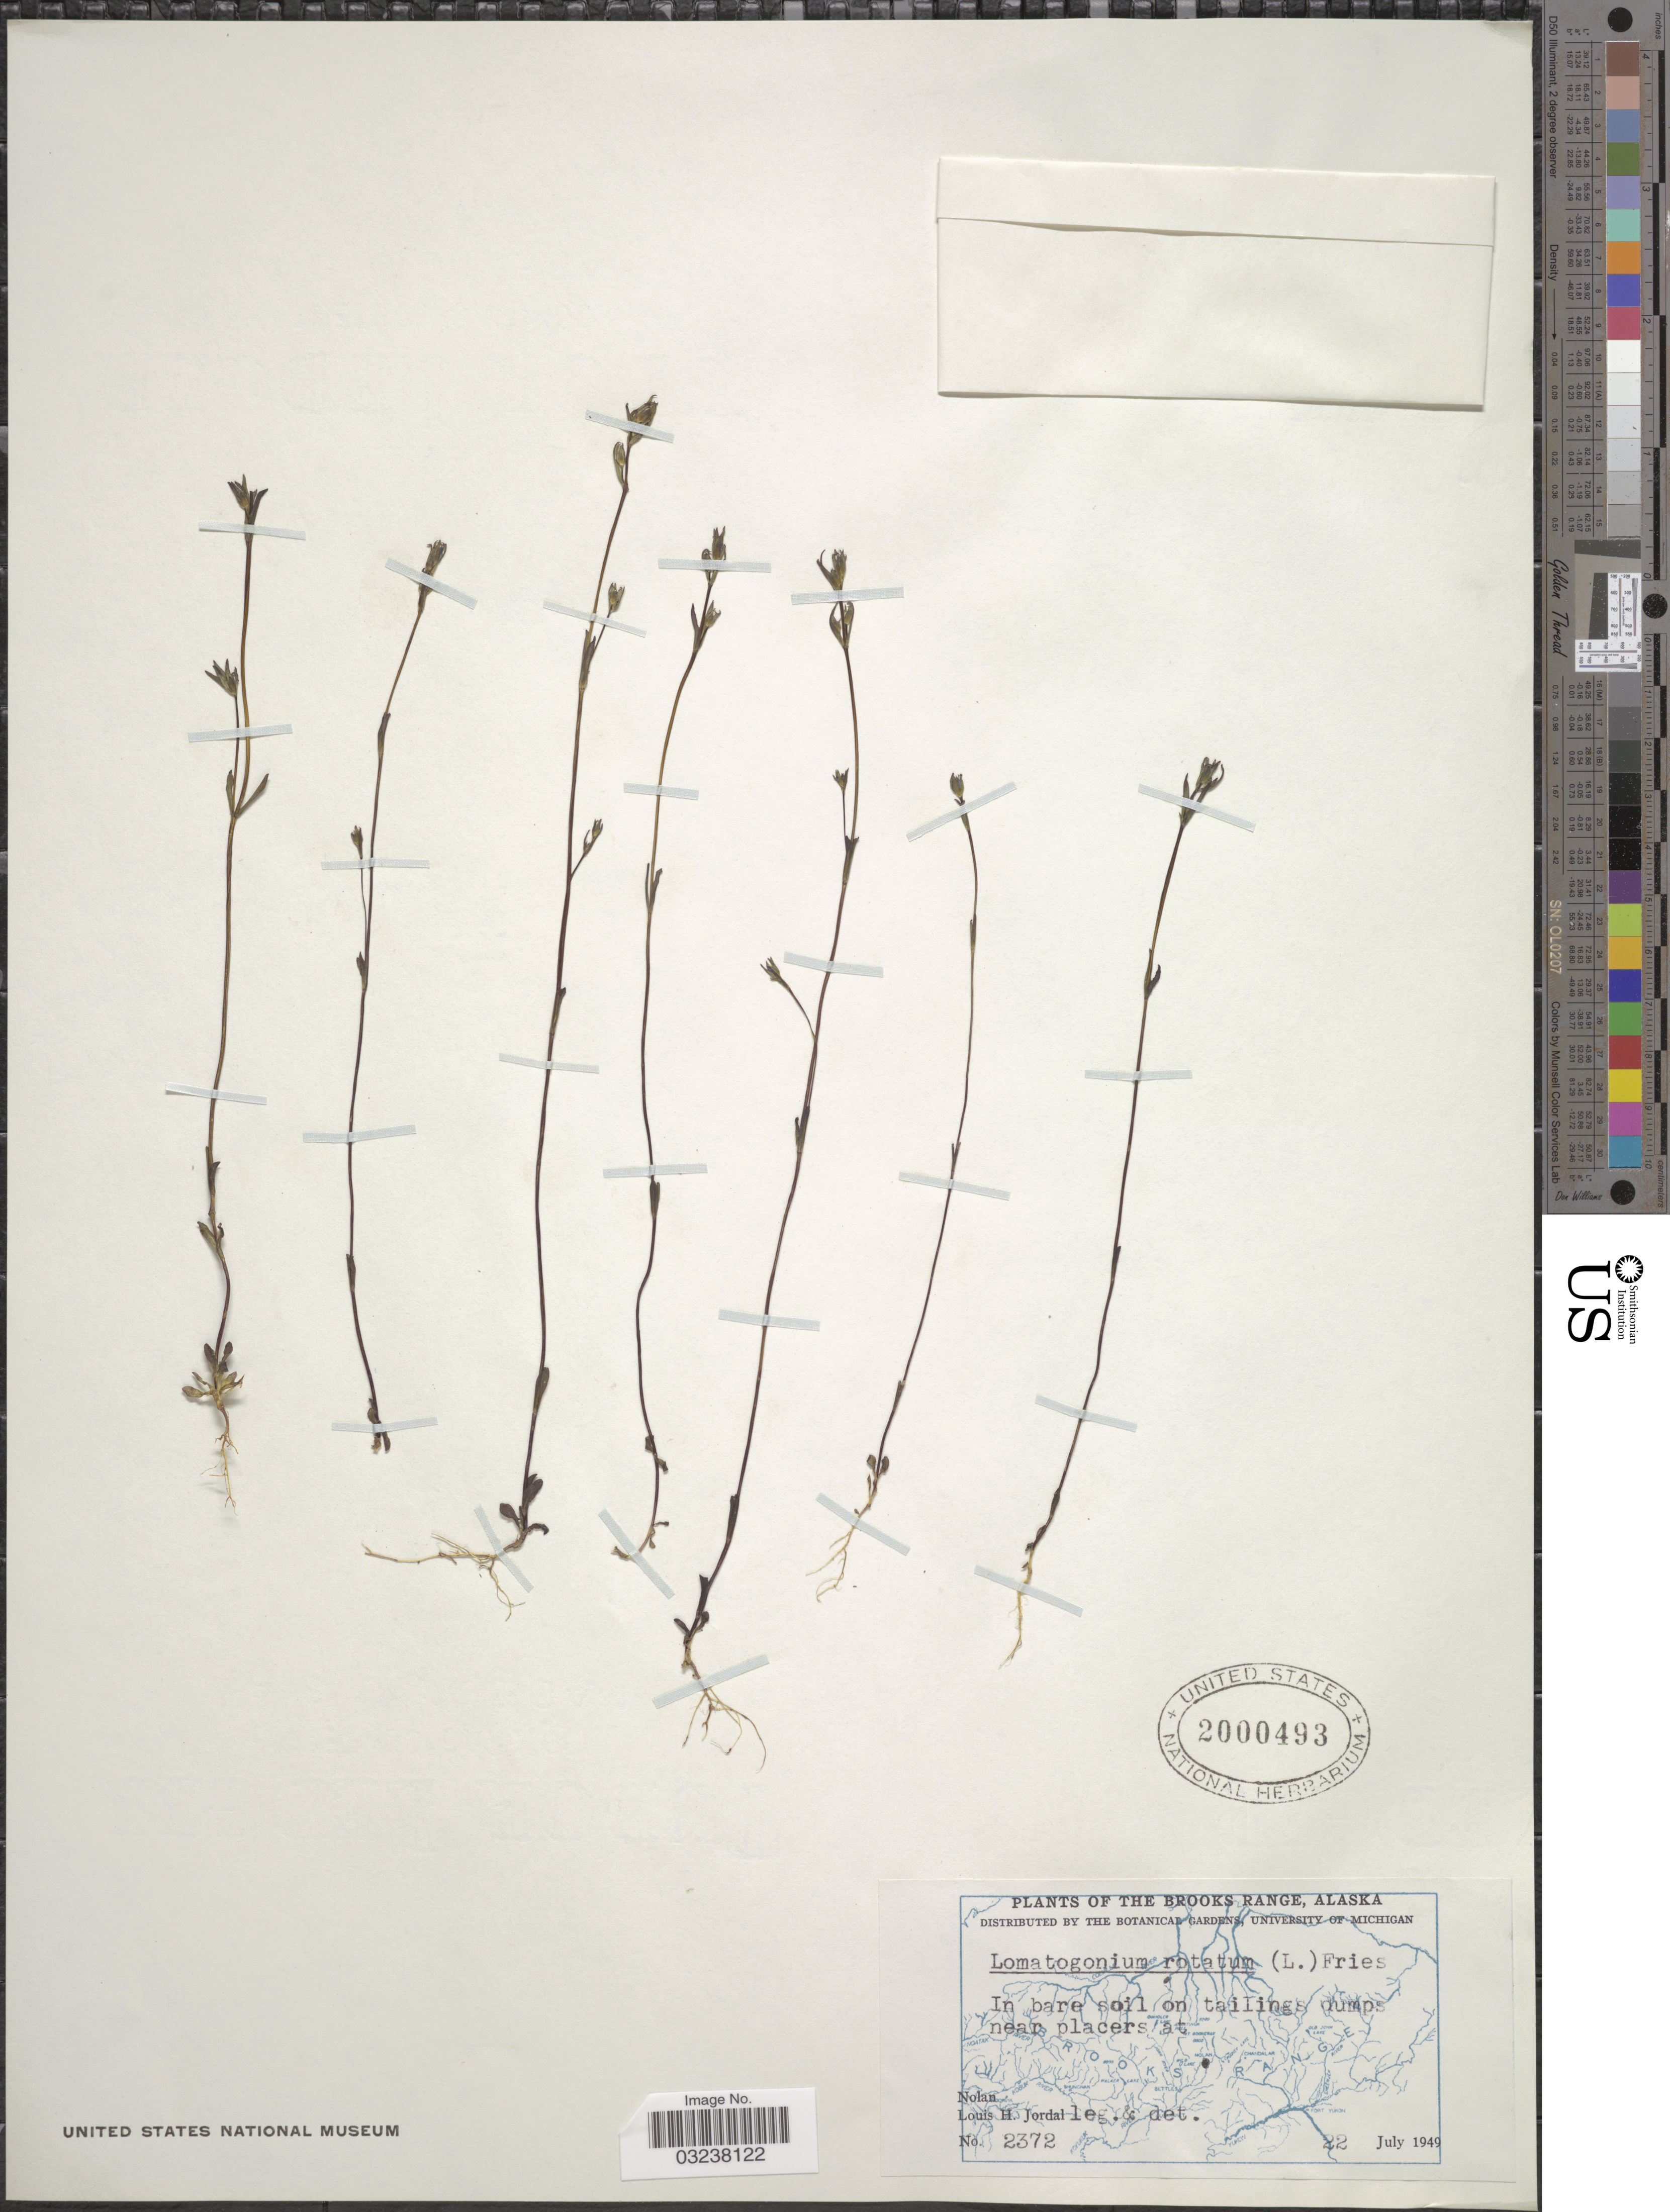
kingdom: Plantae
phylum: Tracheophyta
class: Magnoliopsida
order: Gentianales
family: Gentianaceae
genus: Lomatogonium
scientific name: Lomatogonium rotatum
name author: (L.) Fr.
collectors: L. Jordal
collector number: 2373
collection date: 1949-07-22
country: United States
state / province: Alaska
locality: The Brooks Range. In bare soil on tailings dumps near placers at Nolan.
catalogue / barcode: US 2000493